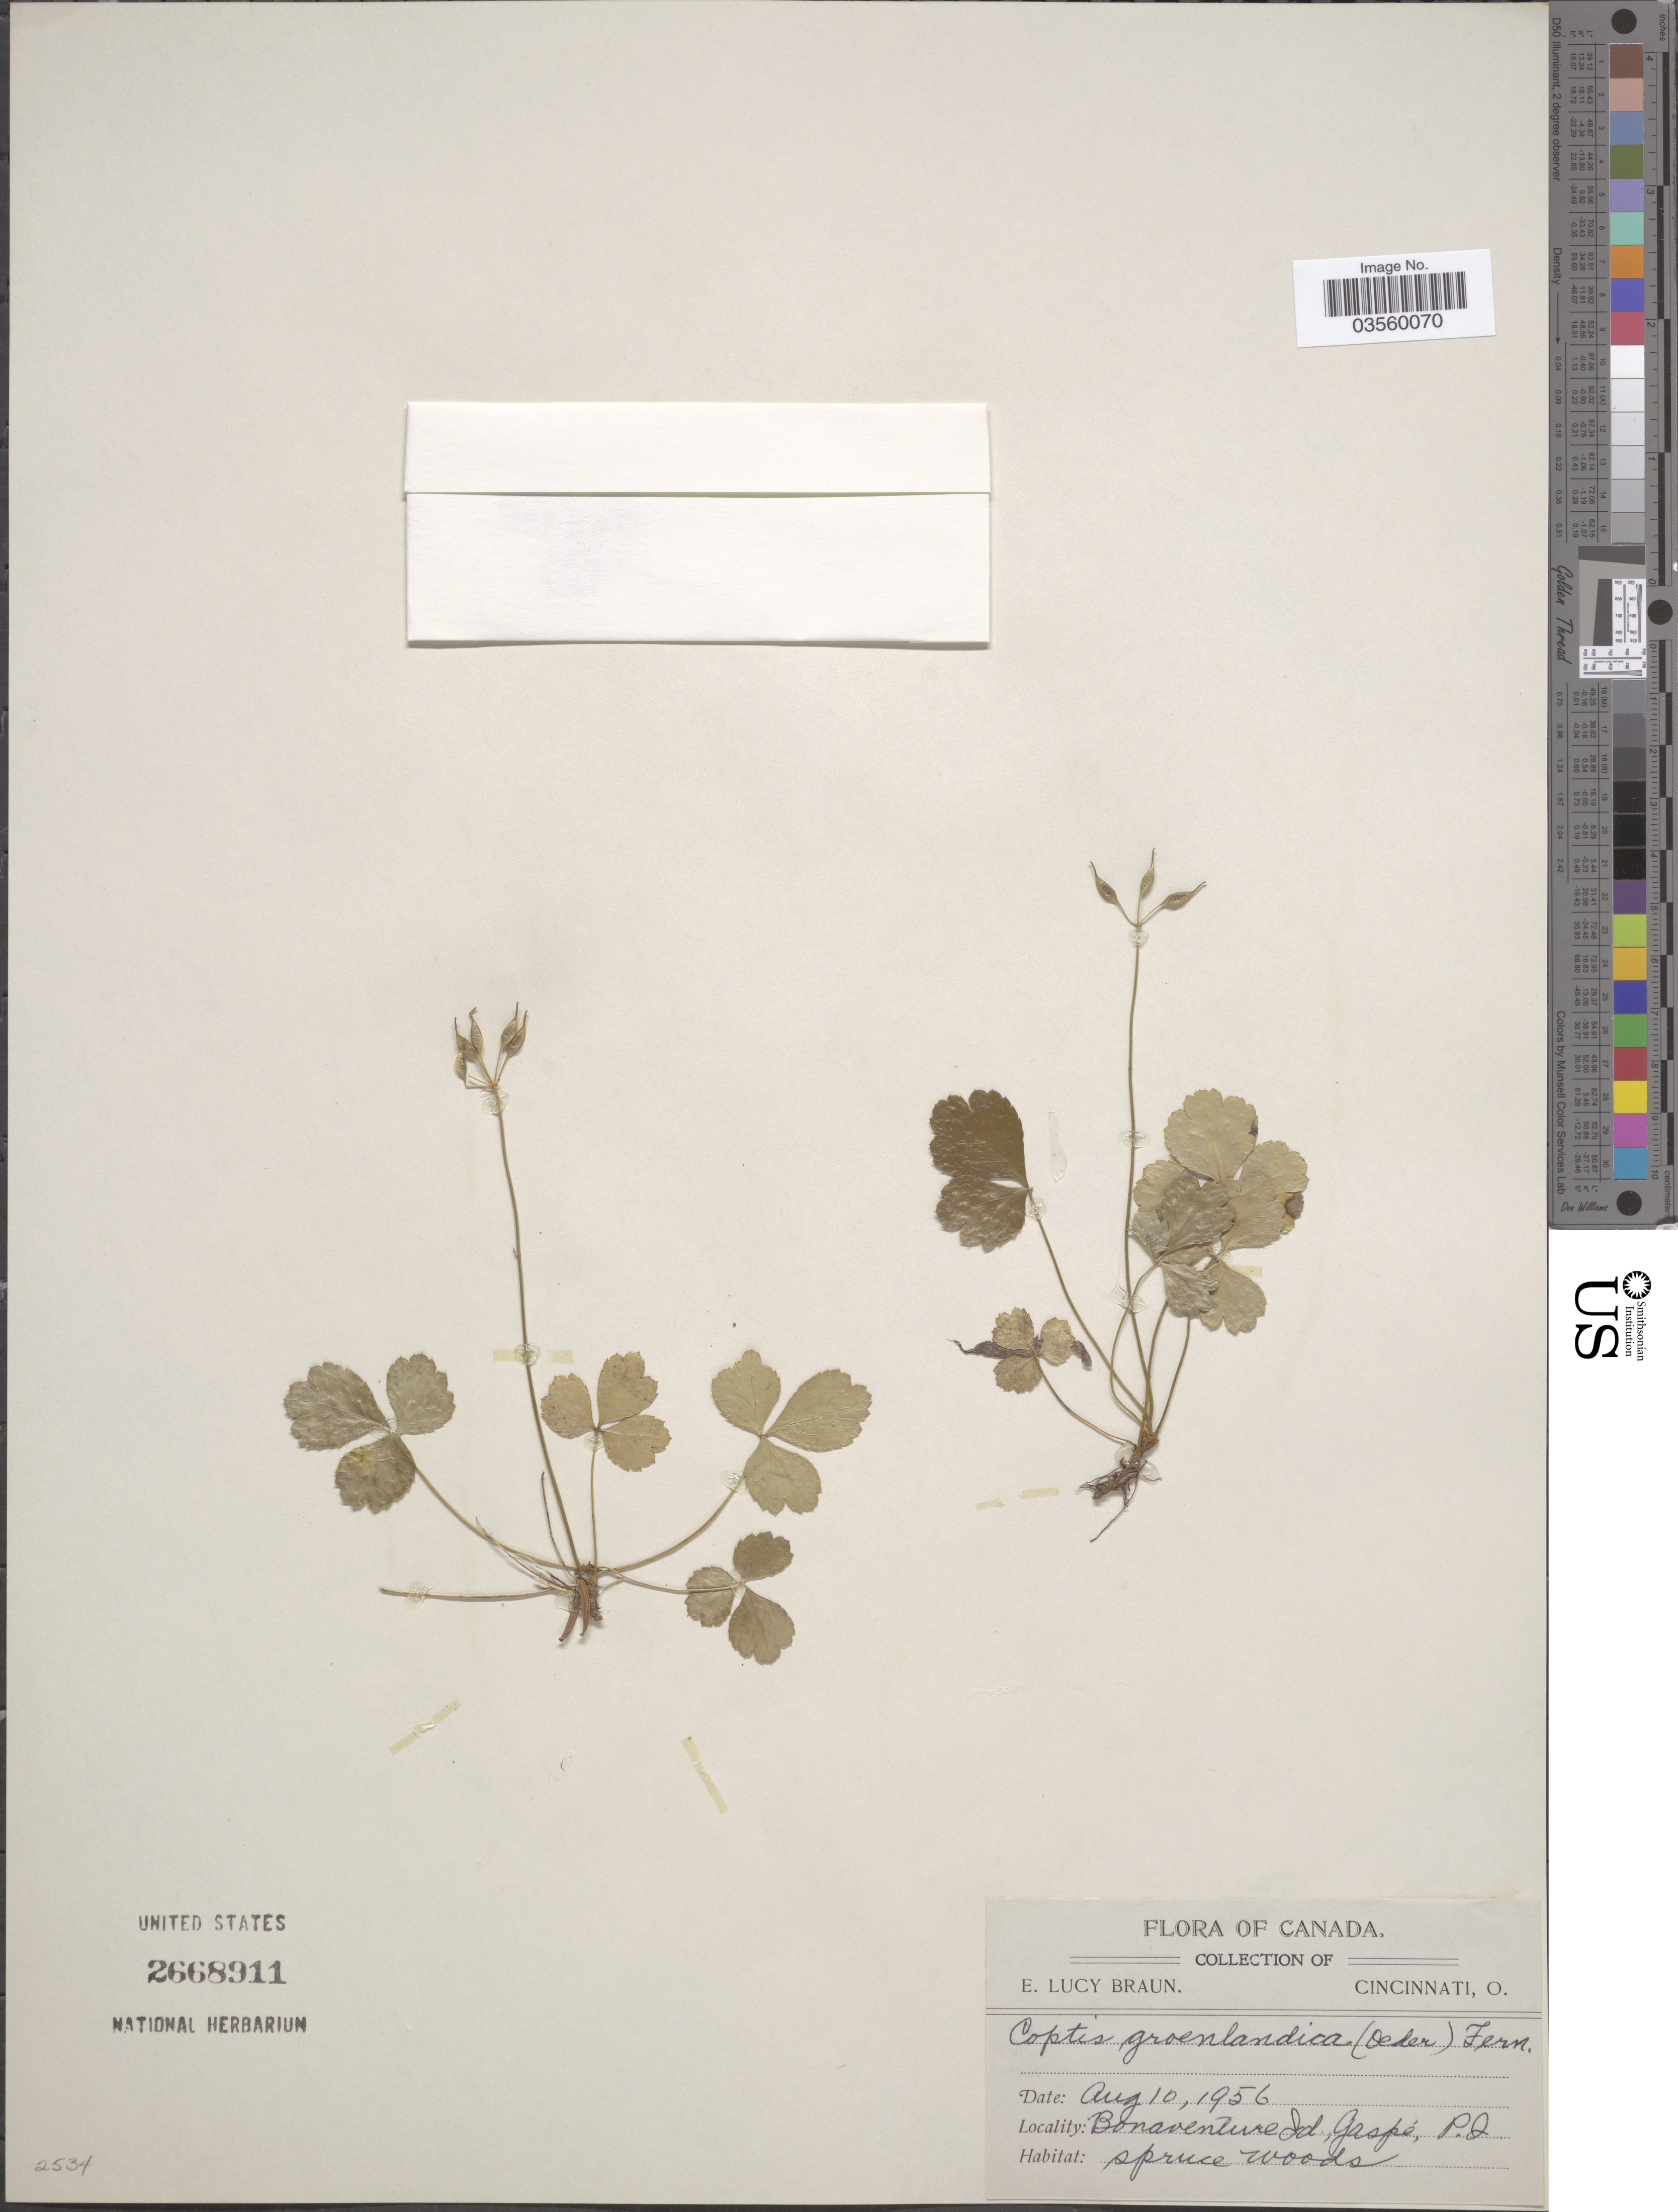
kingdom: Plantae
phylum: Tracheophyta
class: Magnoliopsida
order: Ranunculales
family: Ranunculaceae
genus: Coptis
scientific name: Coptis trifolia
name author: (L.) Salisb.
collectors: E. L. Braun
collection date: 1956-08-10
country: Canada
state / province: Quebec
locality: Bonaventure Id., Gaspé, P.Q.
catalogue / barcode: US 2668911